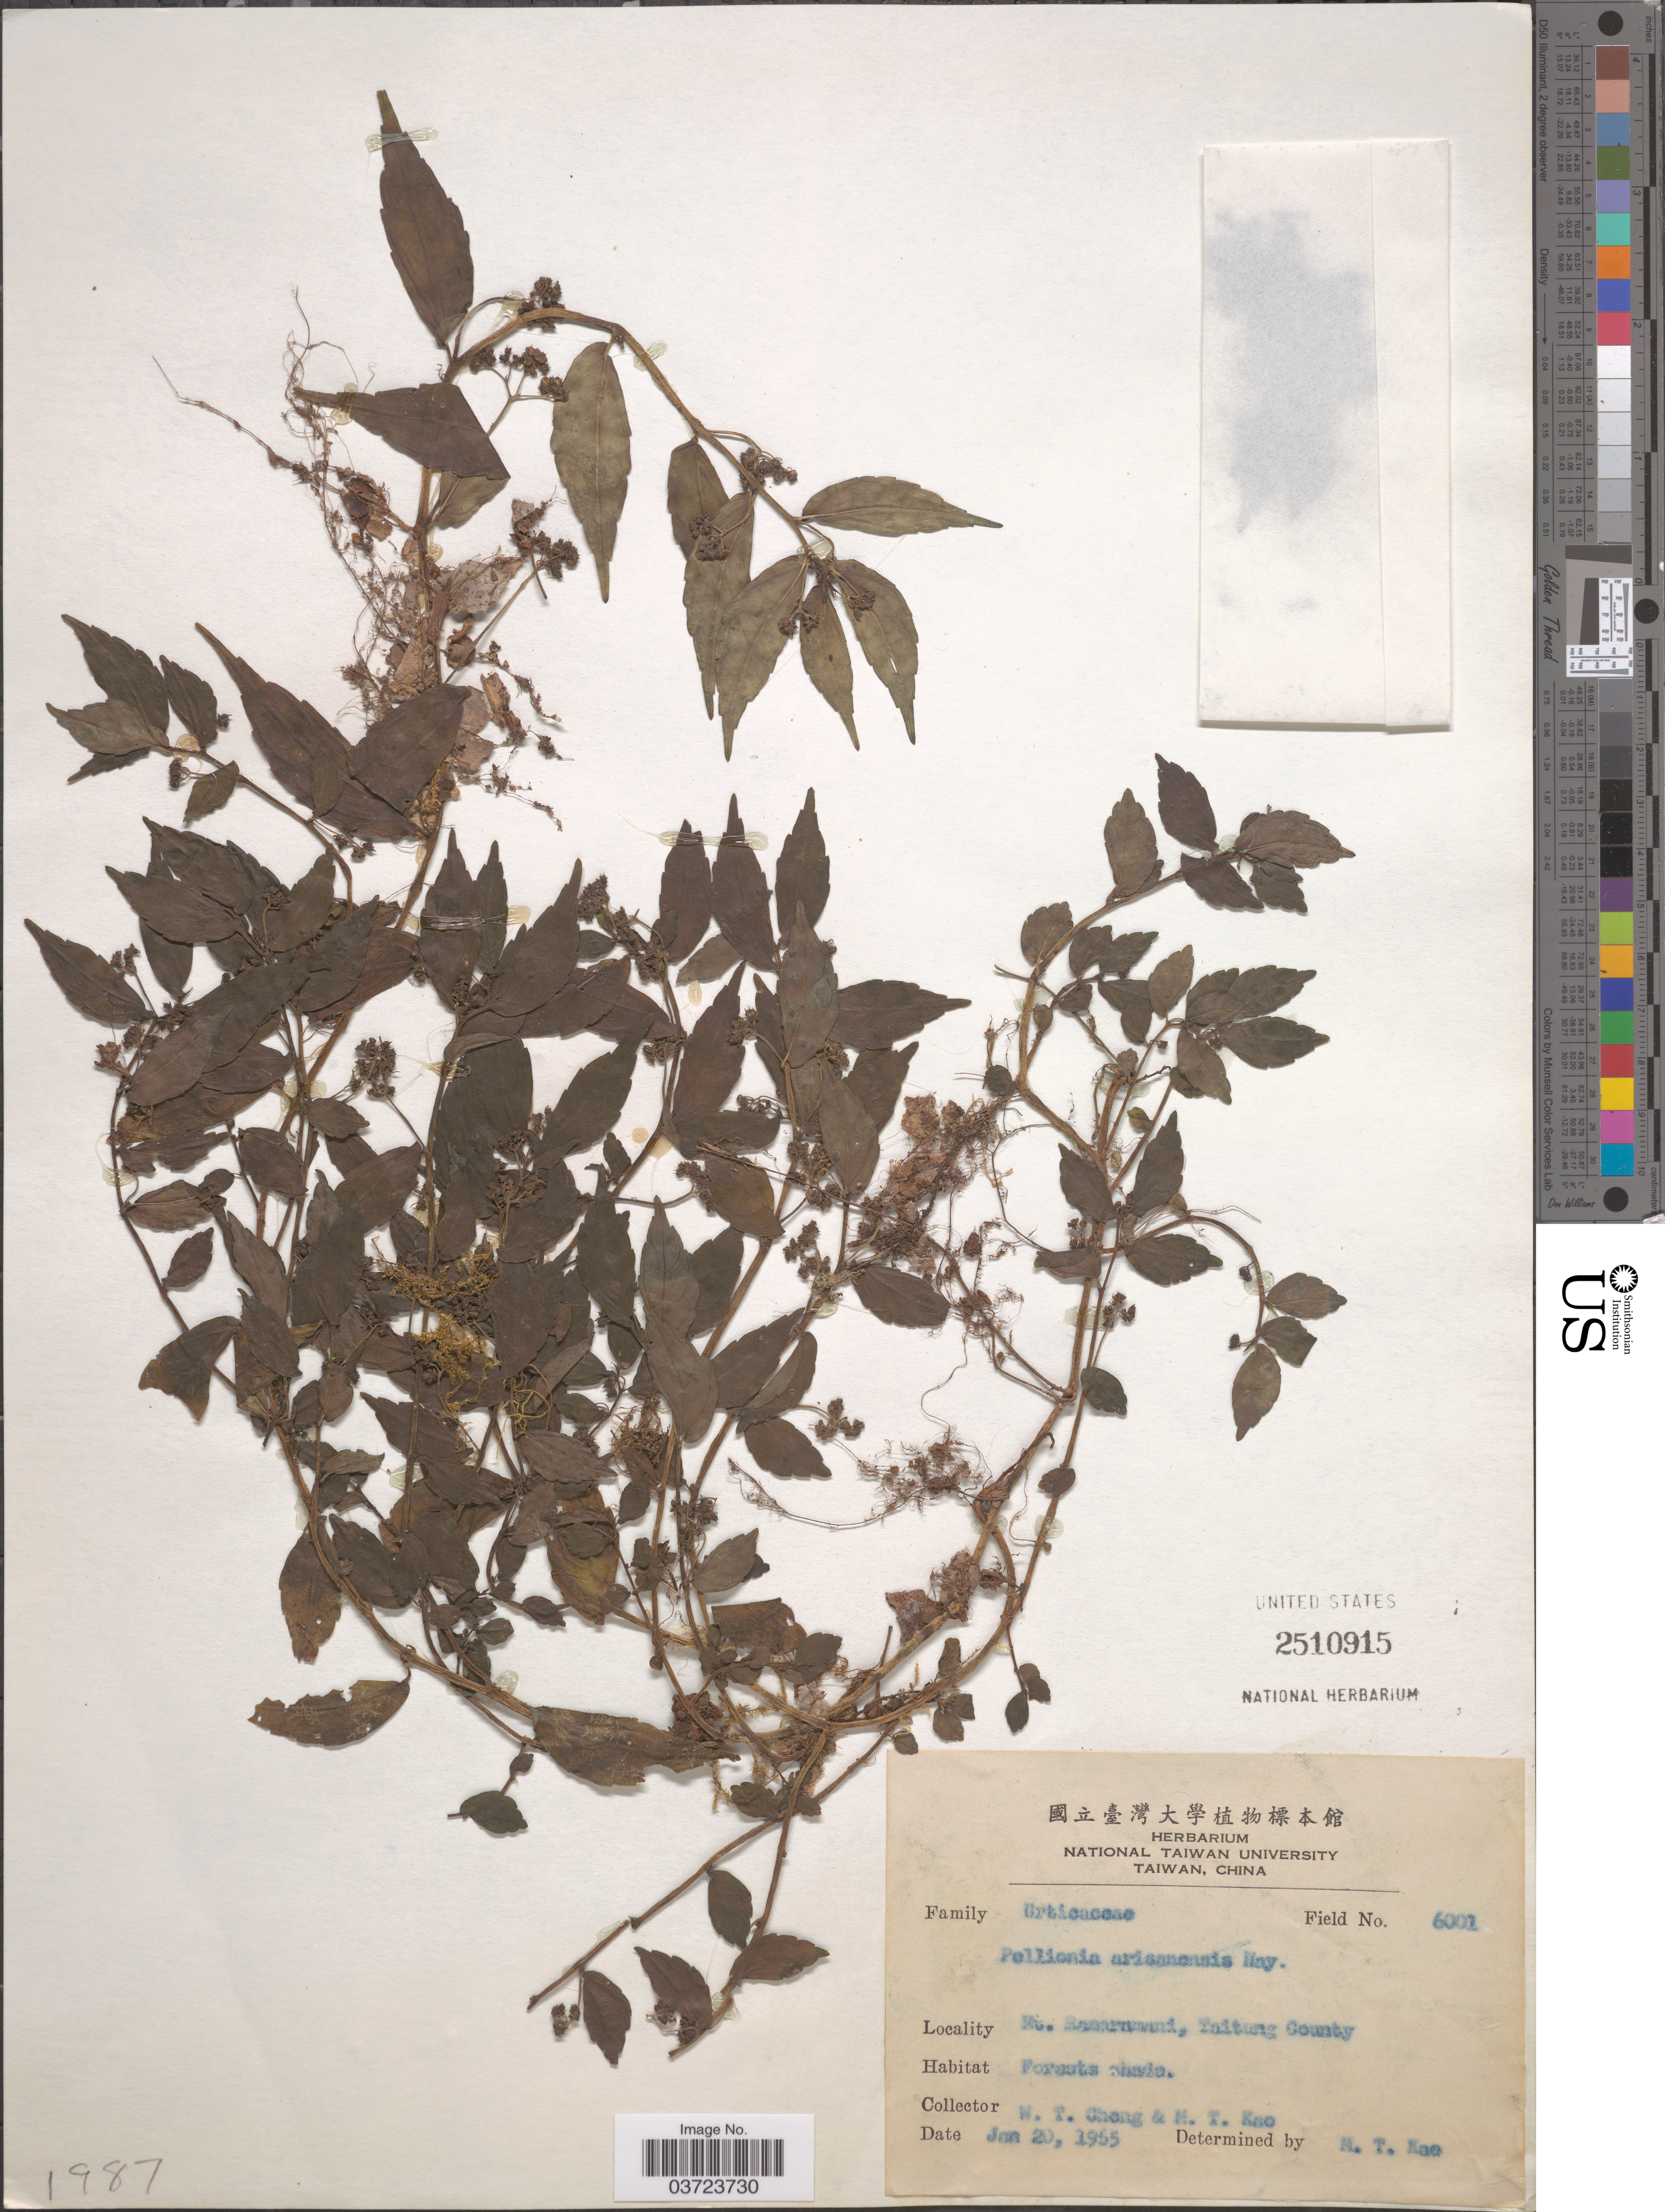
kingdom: Plantae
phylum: Tracheophyta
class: Magnoliopsida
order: Rosales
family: Urticaceae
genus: Pellionia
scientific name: Pellionia arisanensis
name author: Hayata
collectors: W. Cheng & M. T. Kao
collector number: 6001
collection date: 1965-01-20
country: Taiwan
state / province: Taitung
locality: Mt. Ramaramani, Taitung County.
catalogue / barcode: US 25810915